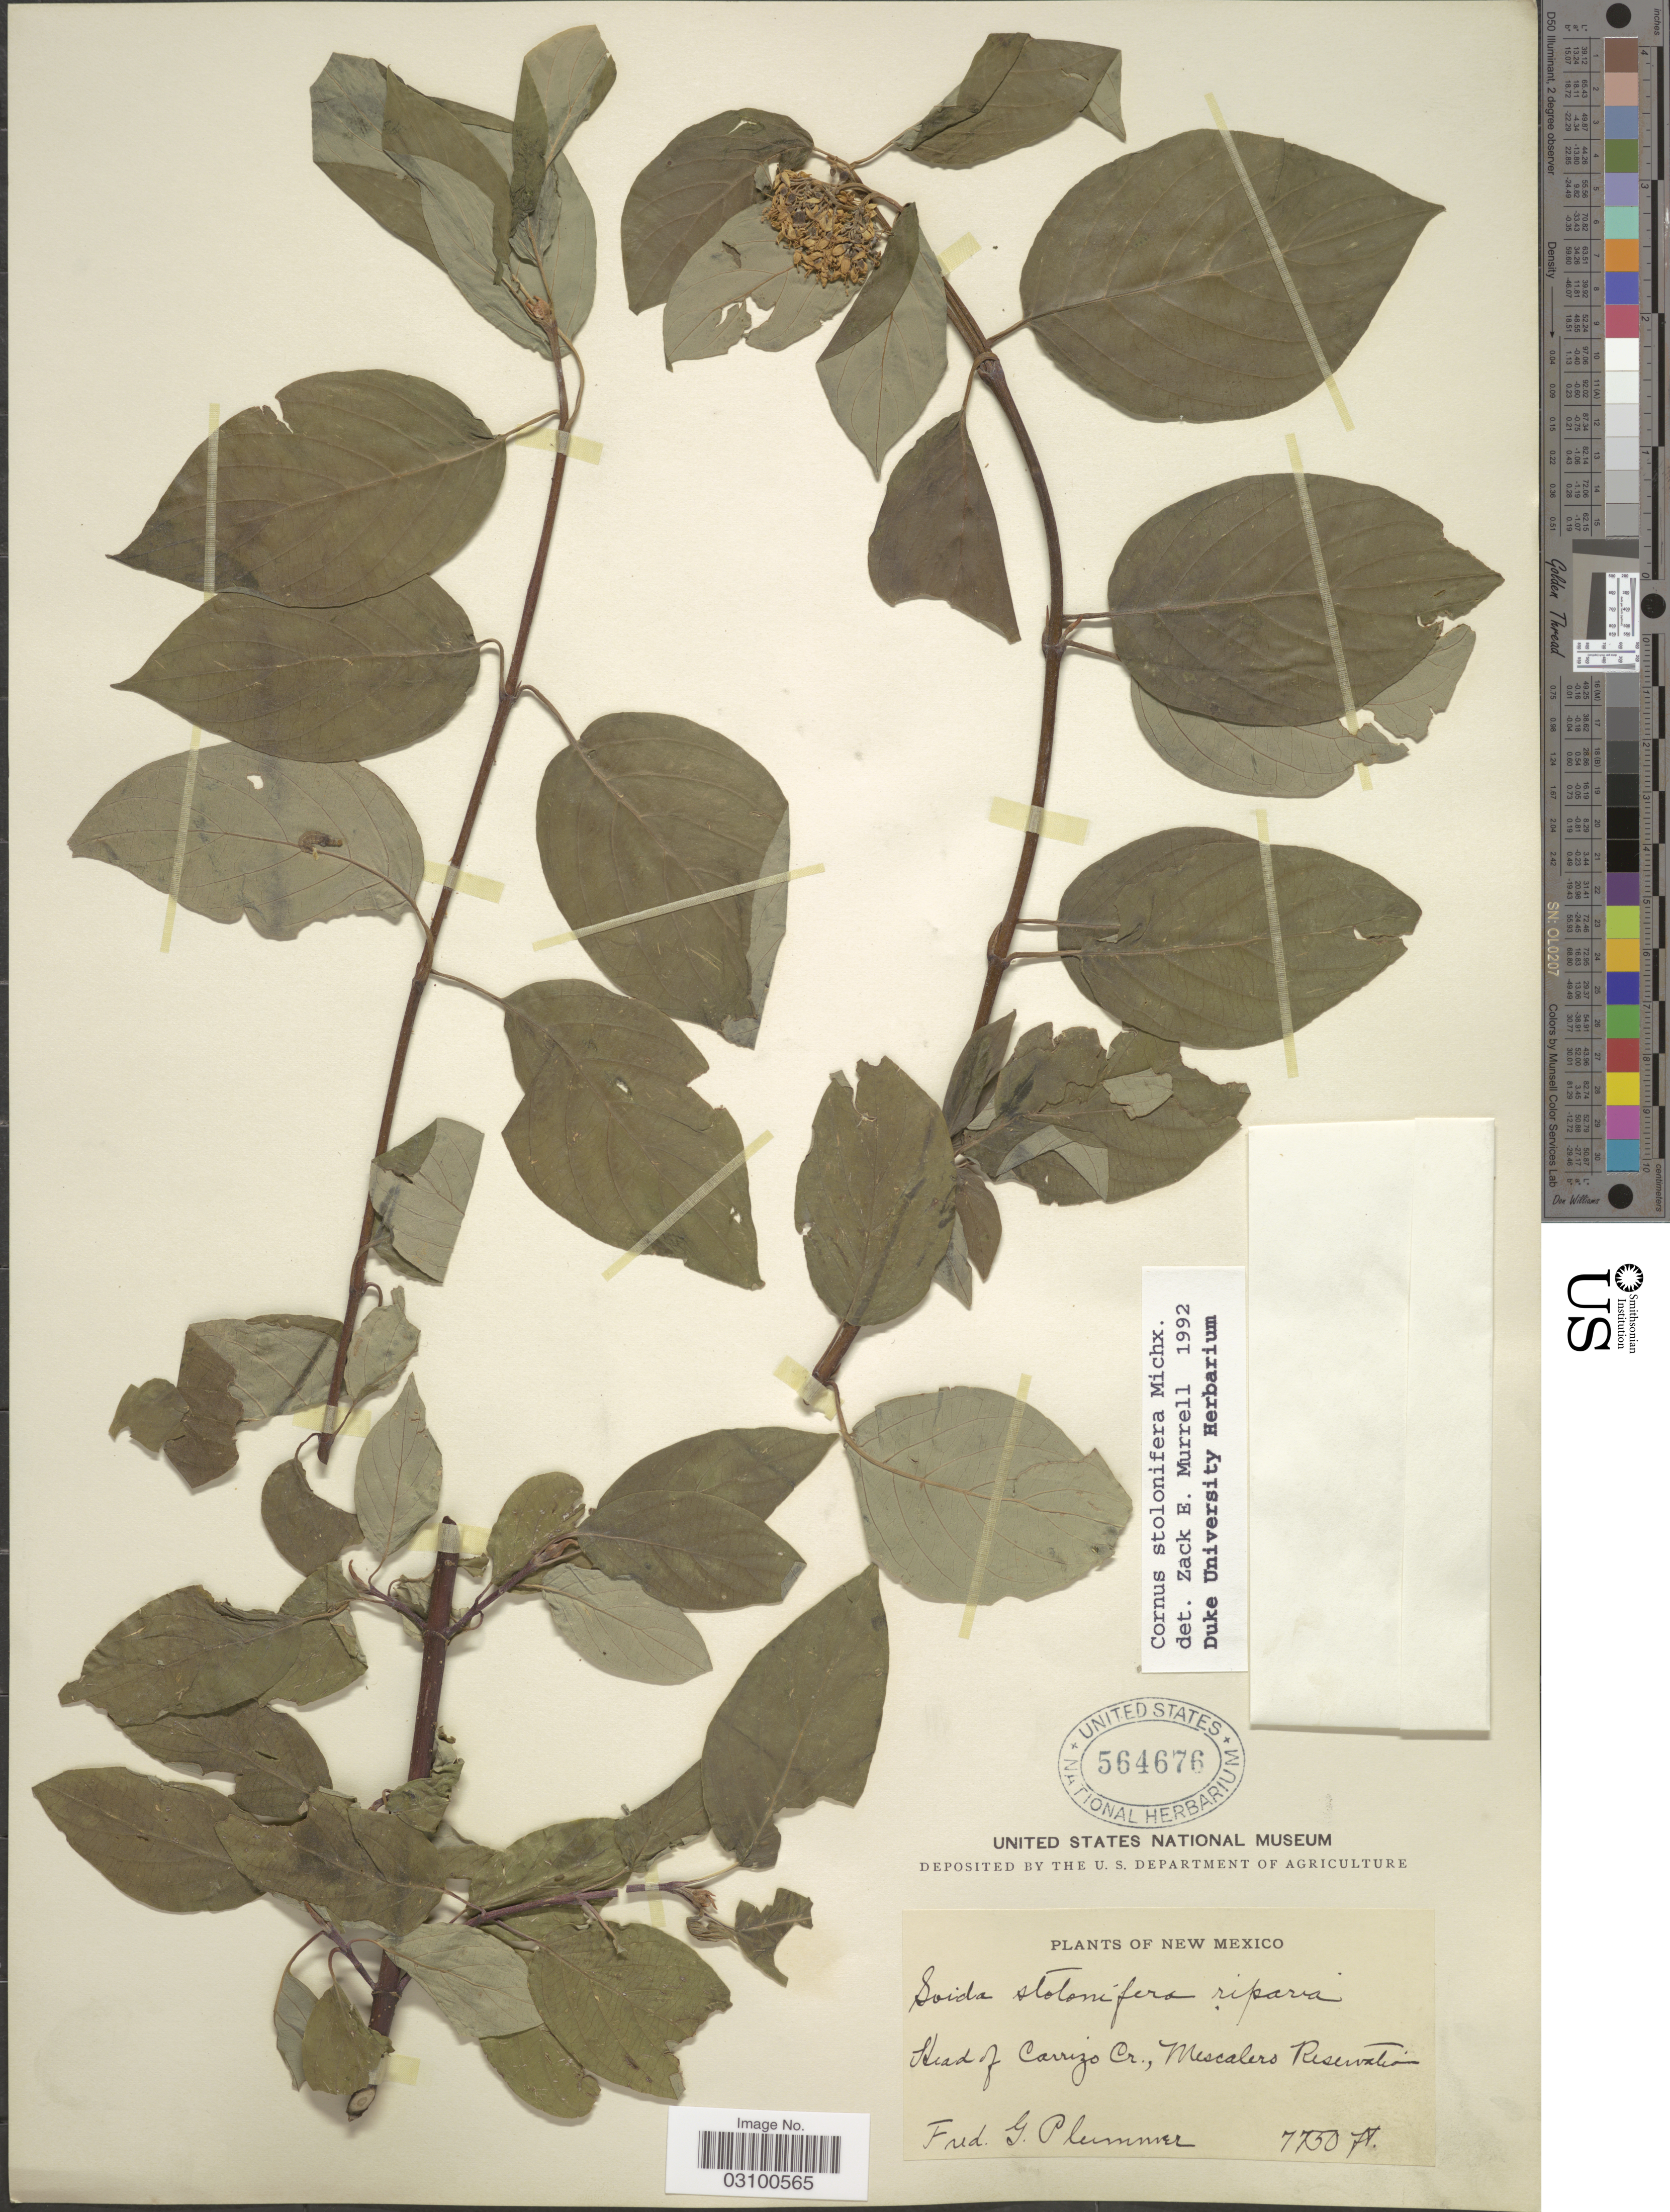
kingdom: Plantae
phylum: Tracheophyta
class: Magnoliopsida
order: Cornales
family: Cornaceae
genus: Cornus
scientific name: Cornus sericea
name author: L.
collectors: F. Plummer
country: United States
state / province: New Mexico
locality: Head of Carrizo Cr., Mescalers Reservation.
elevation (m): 2362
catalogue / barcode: US 564676